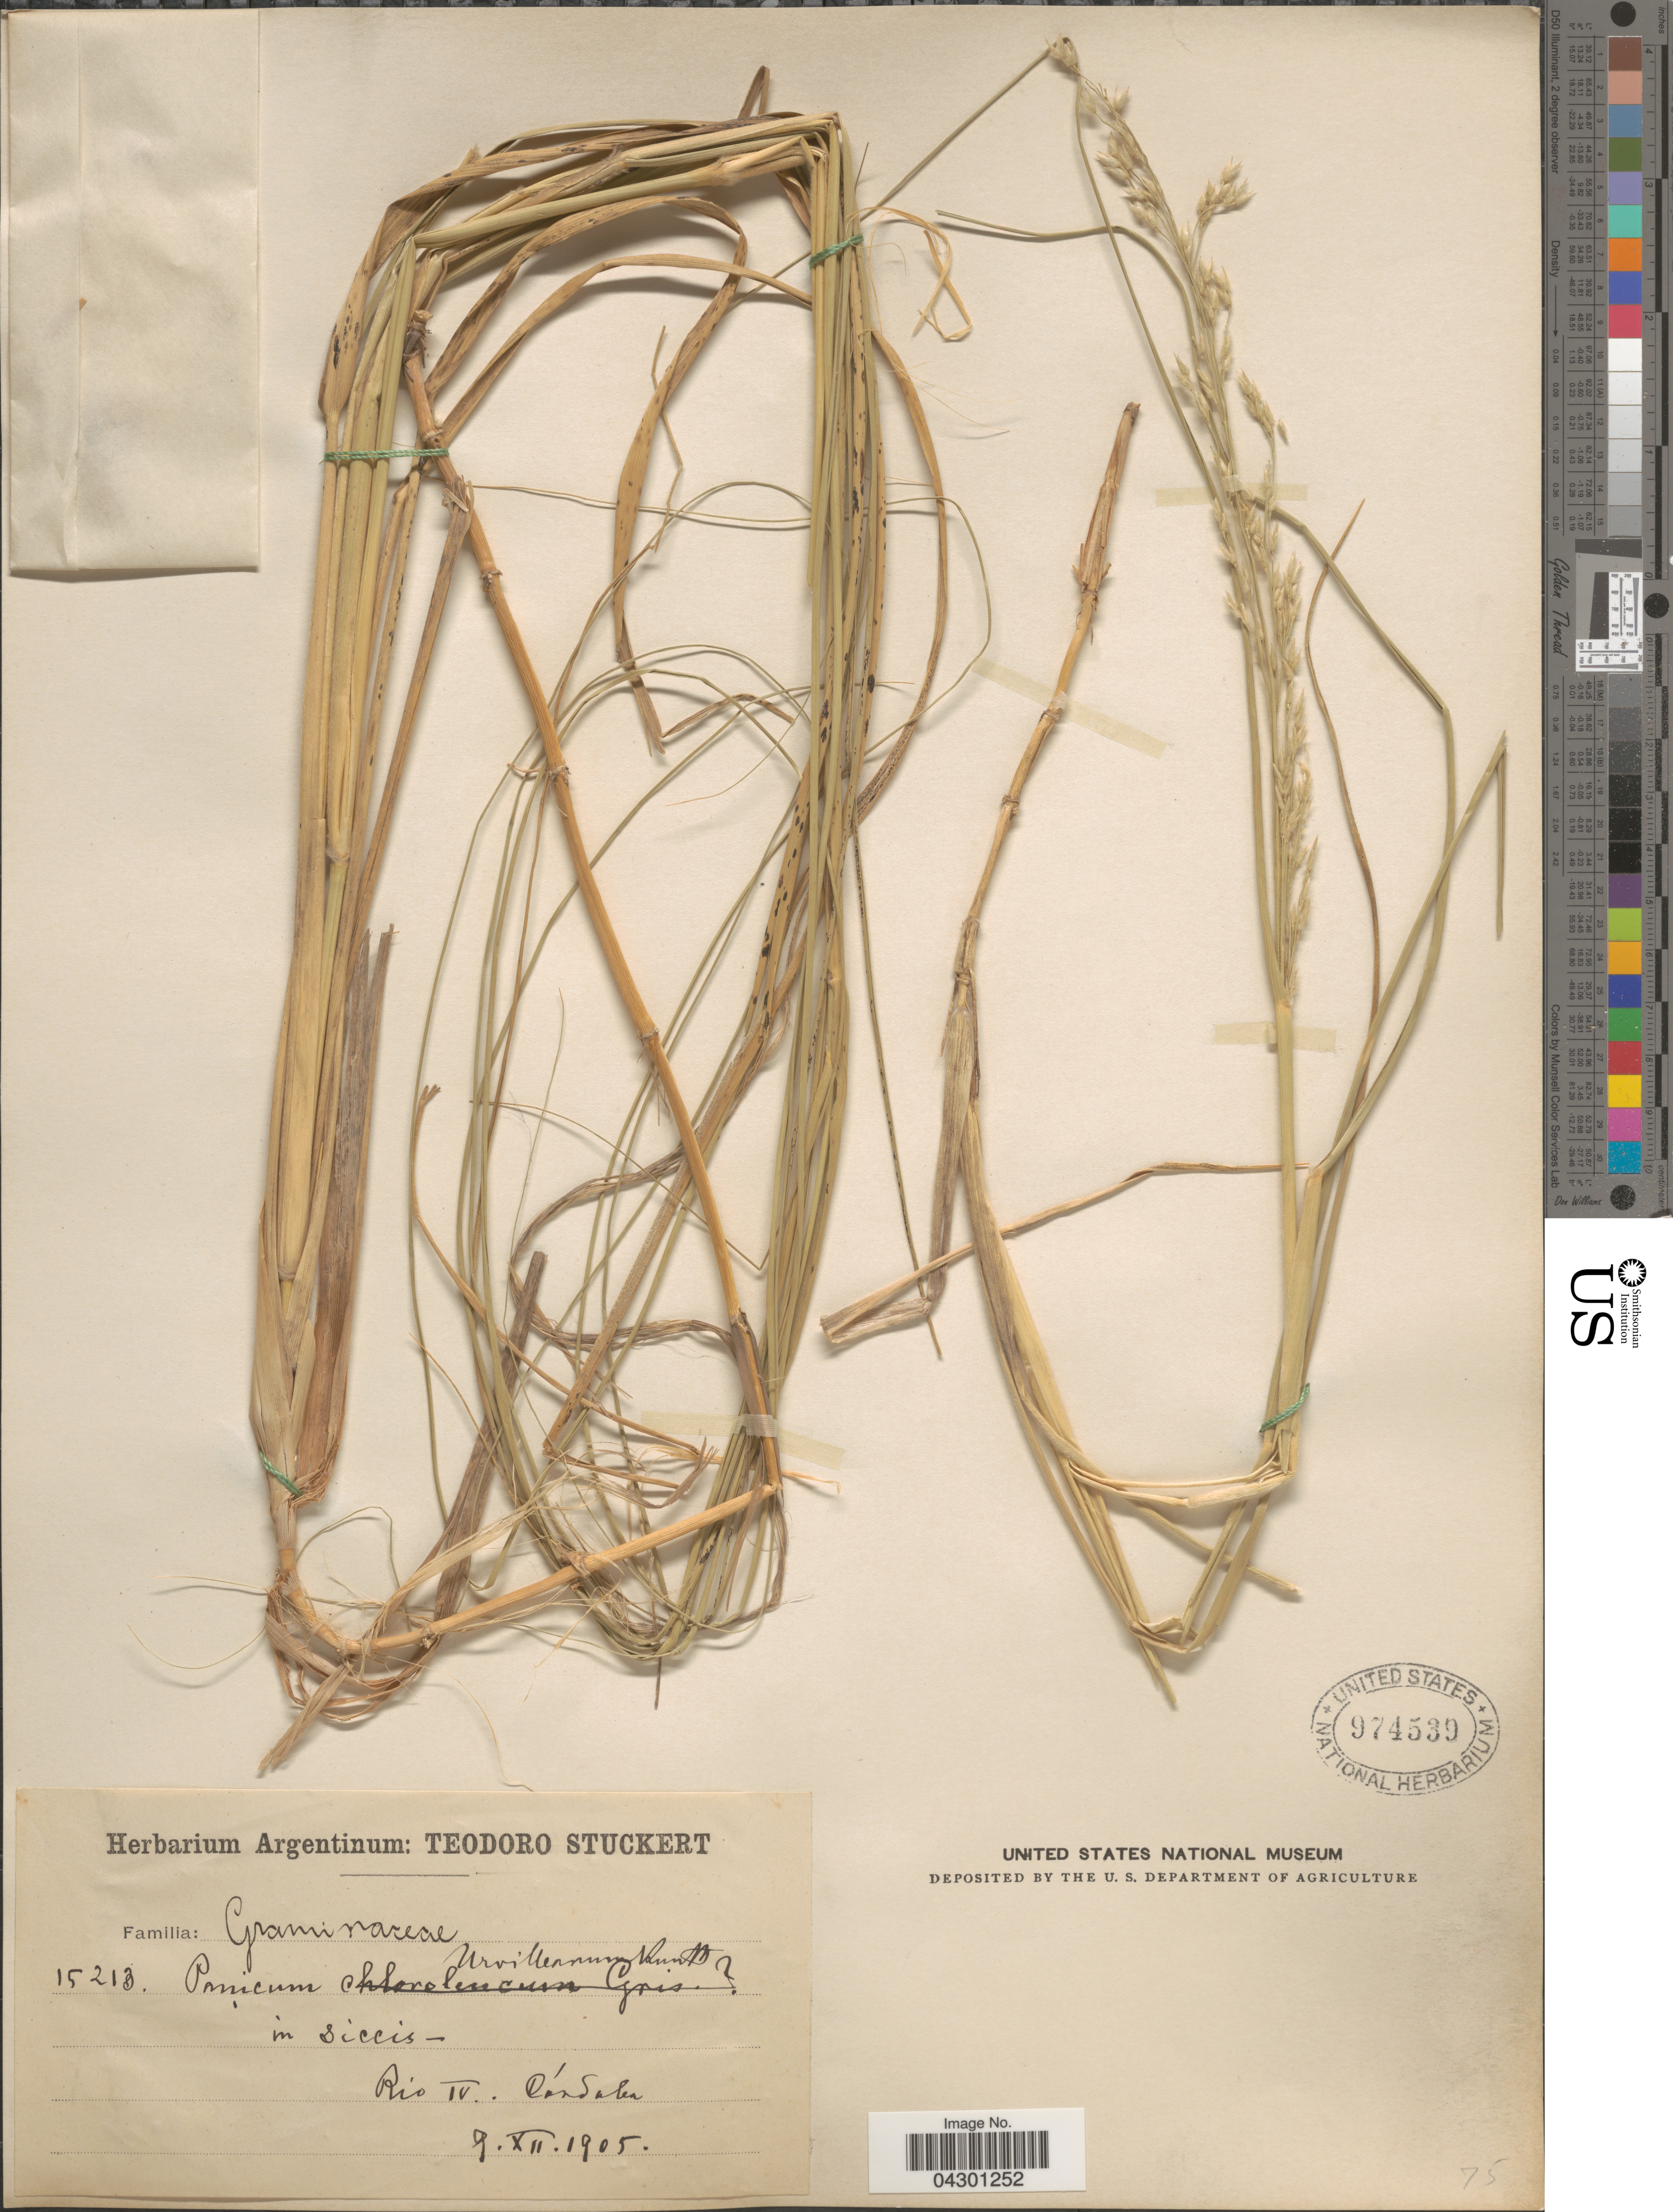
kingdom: Plantae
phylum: Tracheophyta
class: Liliopsida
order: Poales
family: Poaceae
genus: Panicum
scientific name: Panicum urvilleanum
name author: Kunth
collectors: T. Stuckert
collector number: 15213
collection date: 1905-12-09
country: Argentina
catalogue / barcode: US 974539